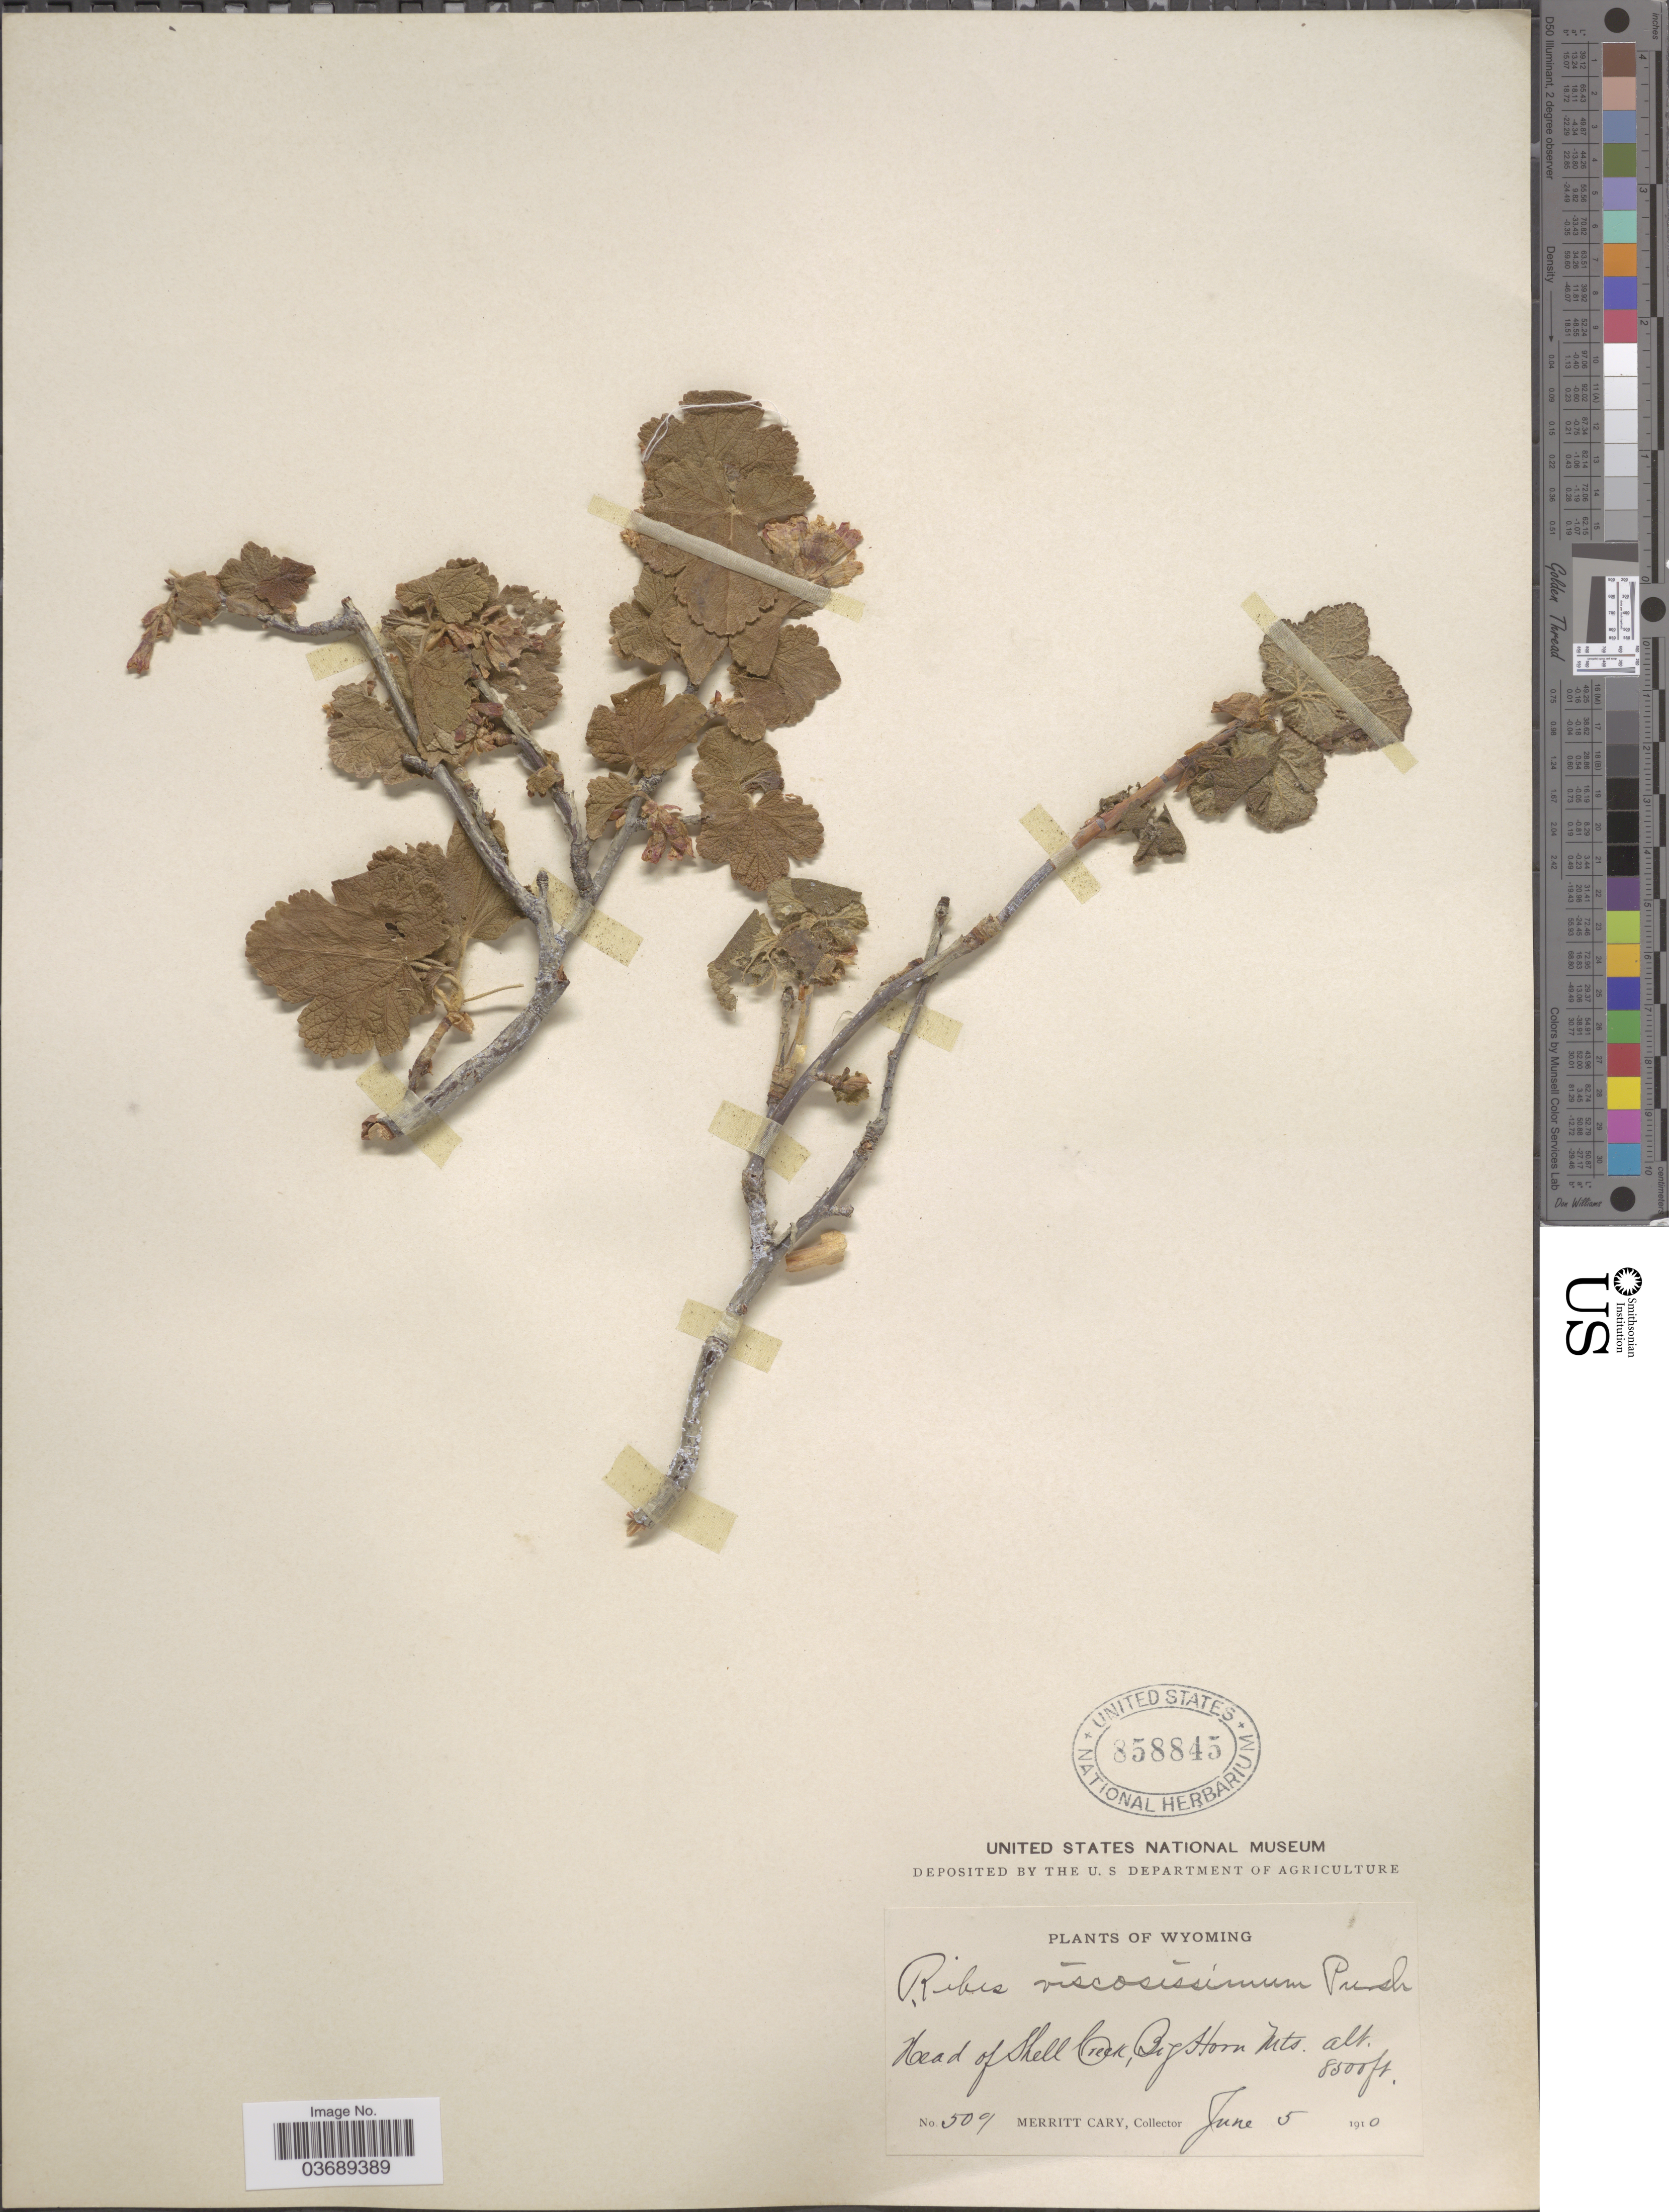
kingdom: Plantae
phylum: Tracheophyta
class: Magnoliopsida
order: Saxifragales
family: Grossulariaceae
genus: Ribes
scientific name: Ribes viscosissimum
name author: Pursh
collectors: M. Cary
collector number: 509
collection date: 1910-06-05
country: United States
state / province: Wyoming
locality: Head of Shell Creek, Big Horn Mts.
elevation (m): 2591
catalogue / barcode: US 858845